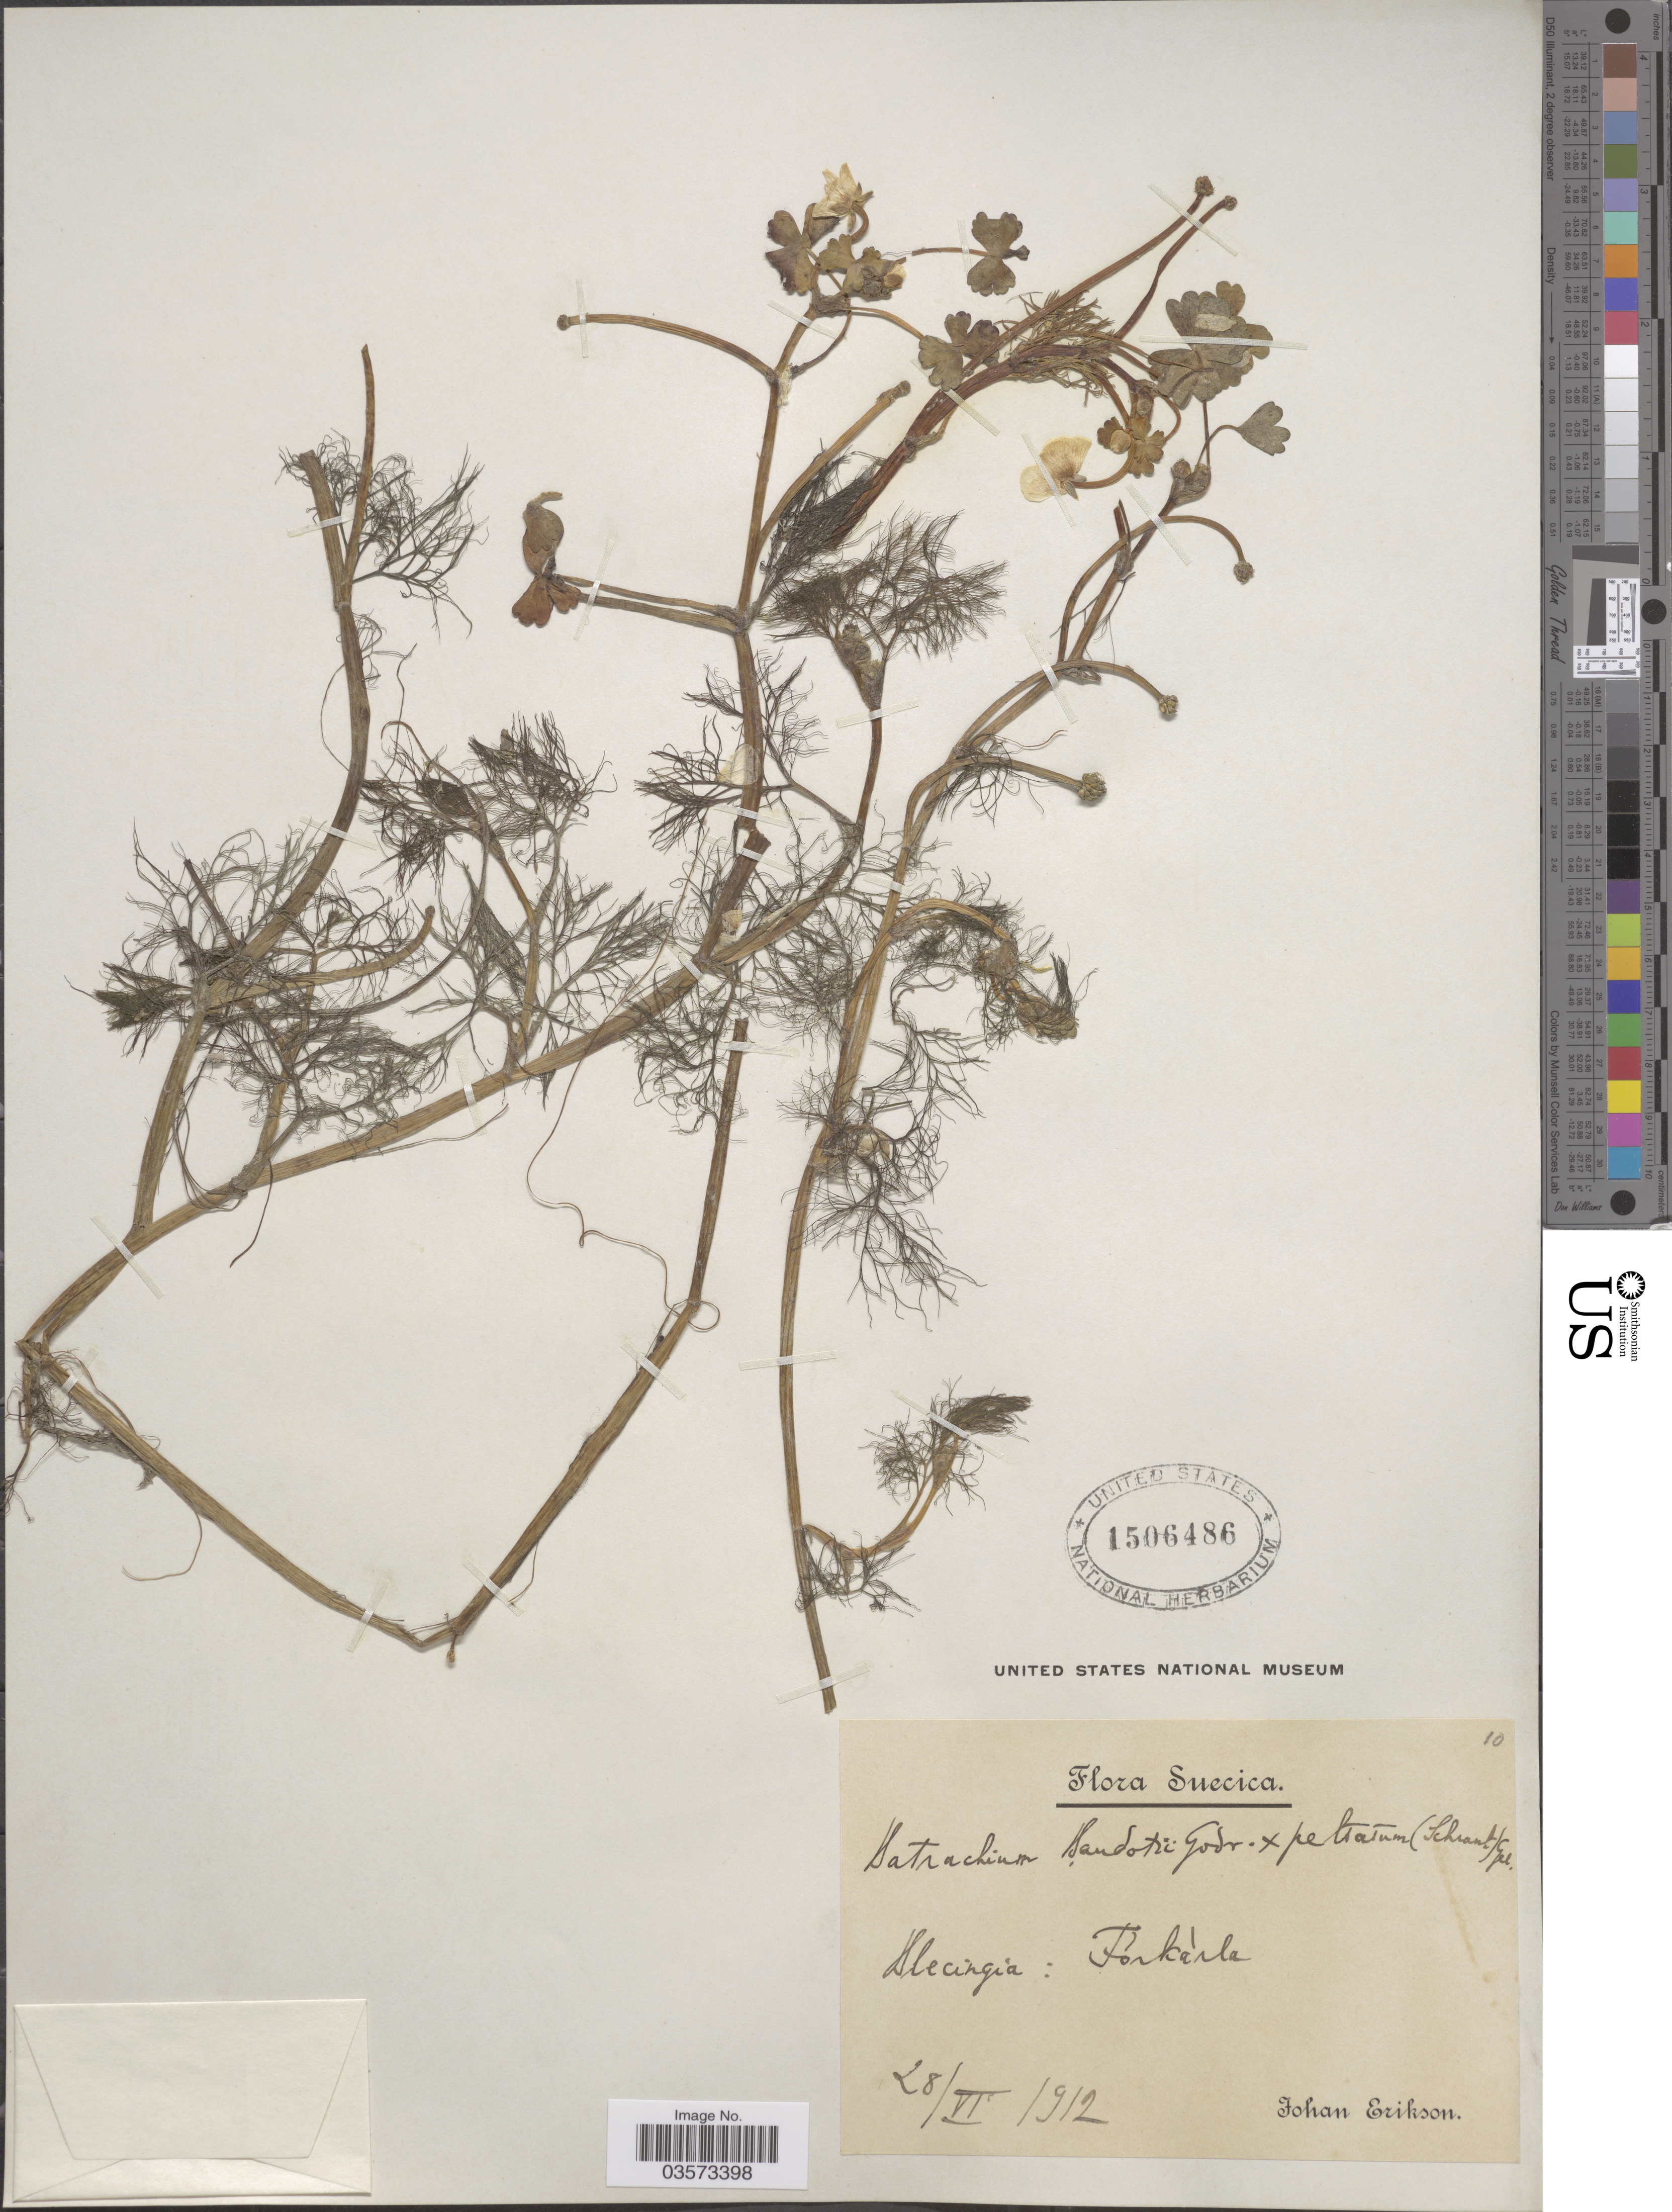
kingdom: Plantae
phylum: Tracheophyta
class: Magnoliopsida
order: Ranunculales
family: Ranunculaceae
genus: Ranunculus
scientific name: Ranunculus baudotii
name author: Godr.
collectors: J. Erikson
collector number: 10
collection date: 1912-06-28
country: Sweden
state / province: Blekinge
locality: Suecica. Blecingia; Forkàrle.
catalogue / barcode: US 1506486